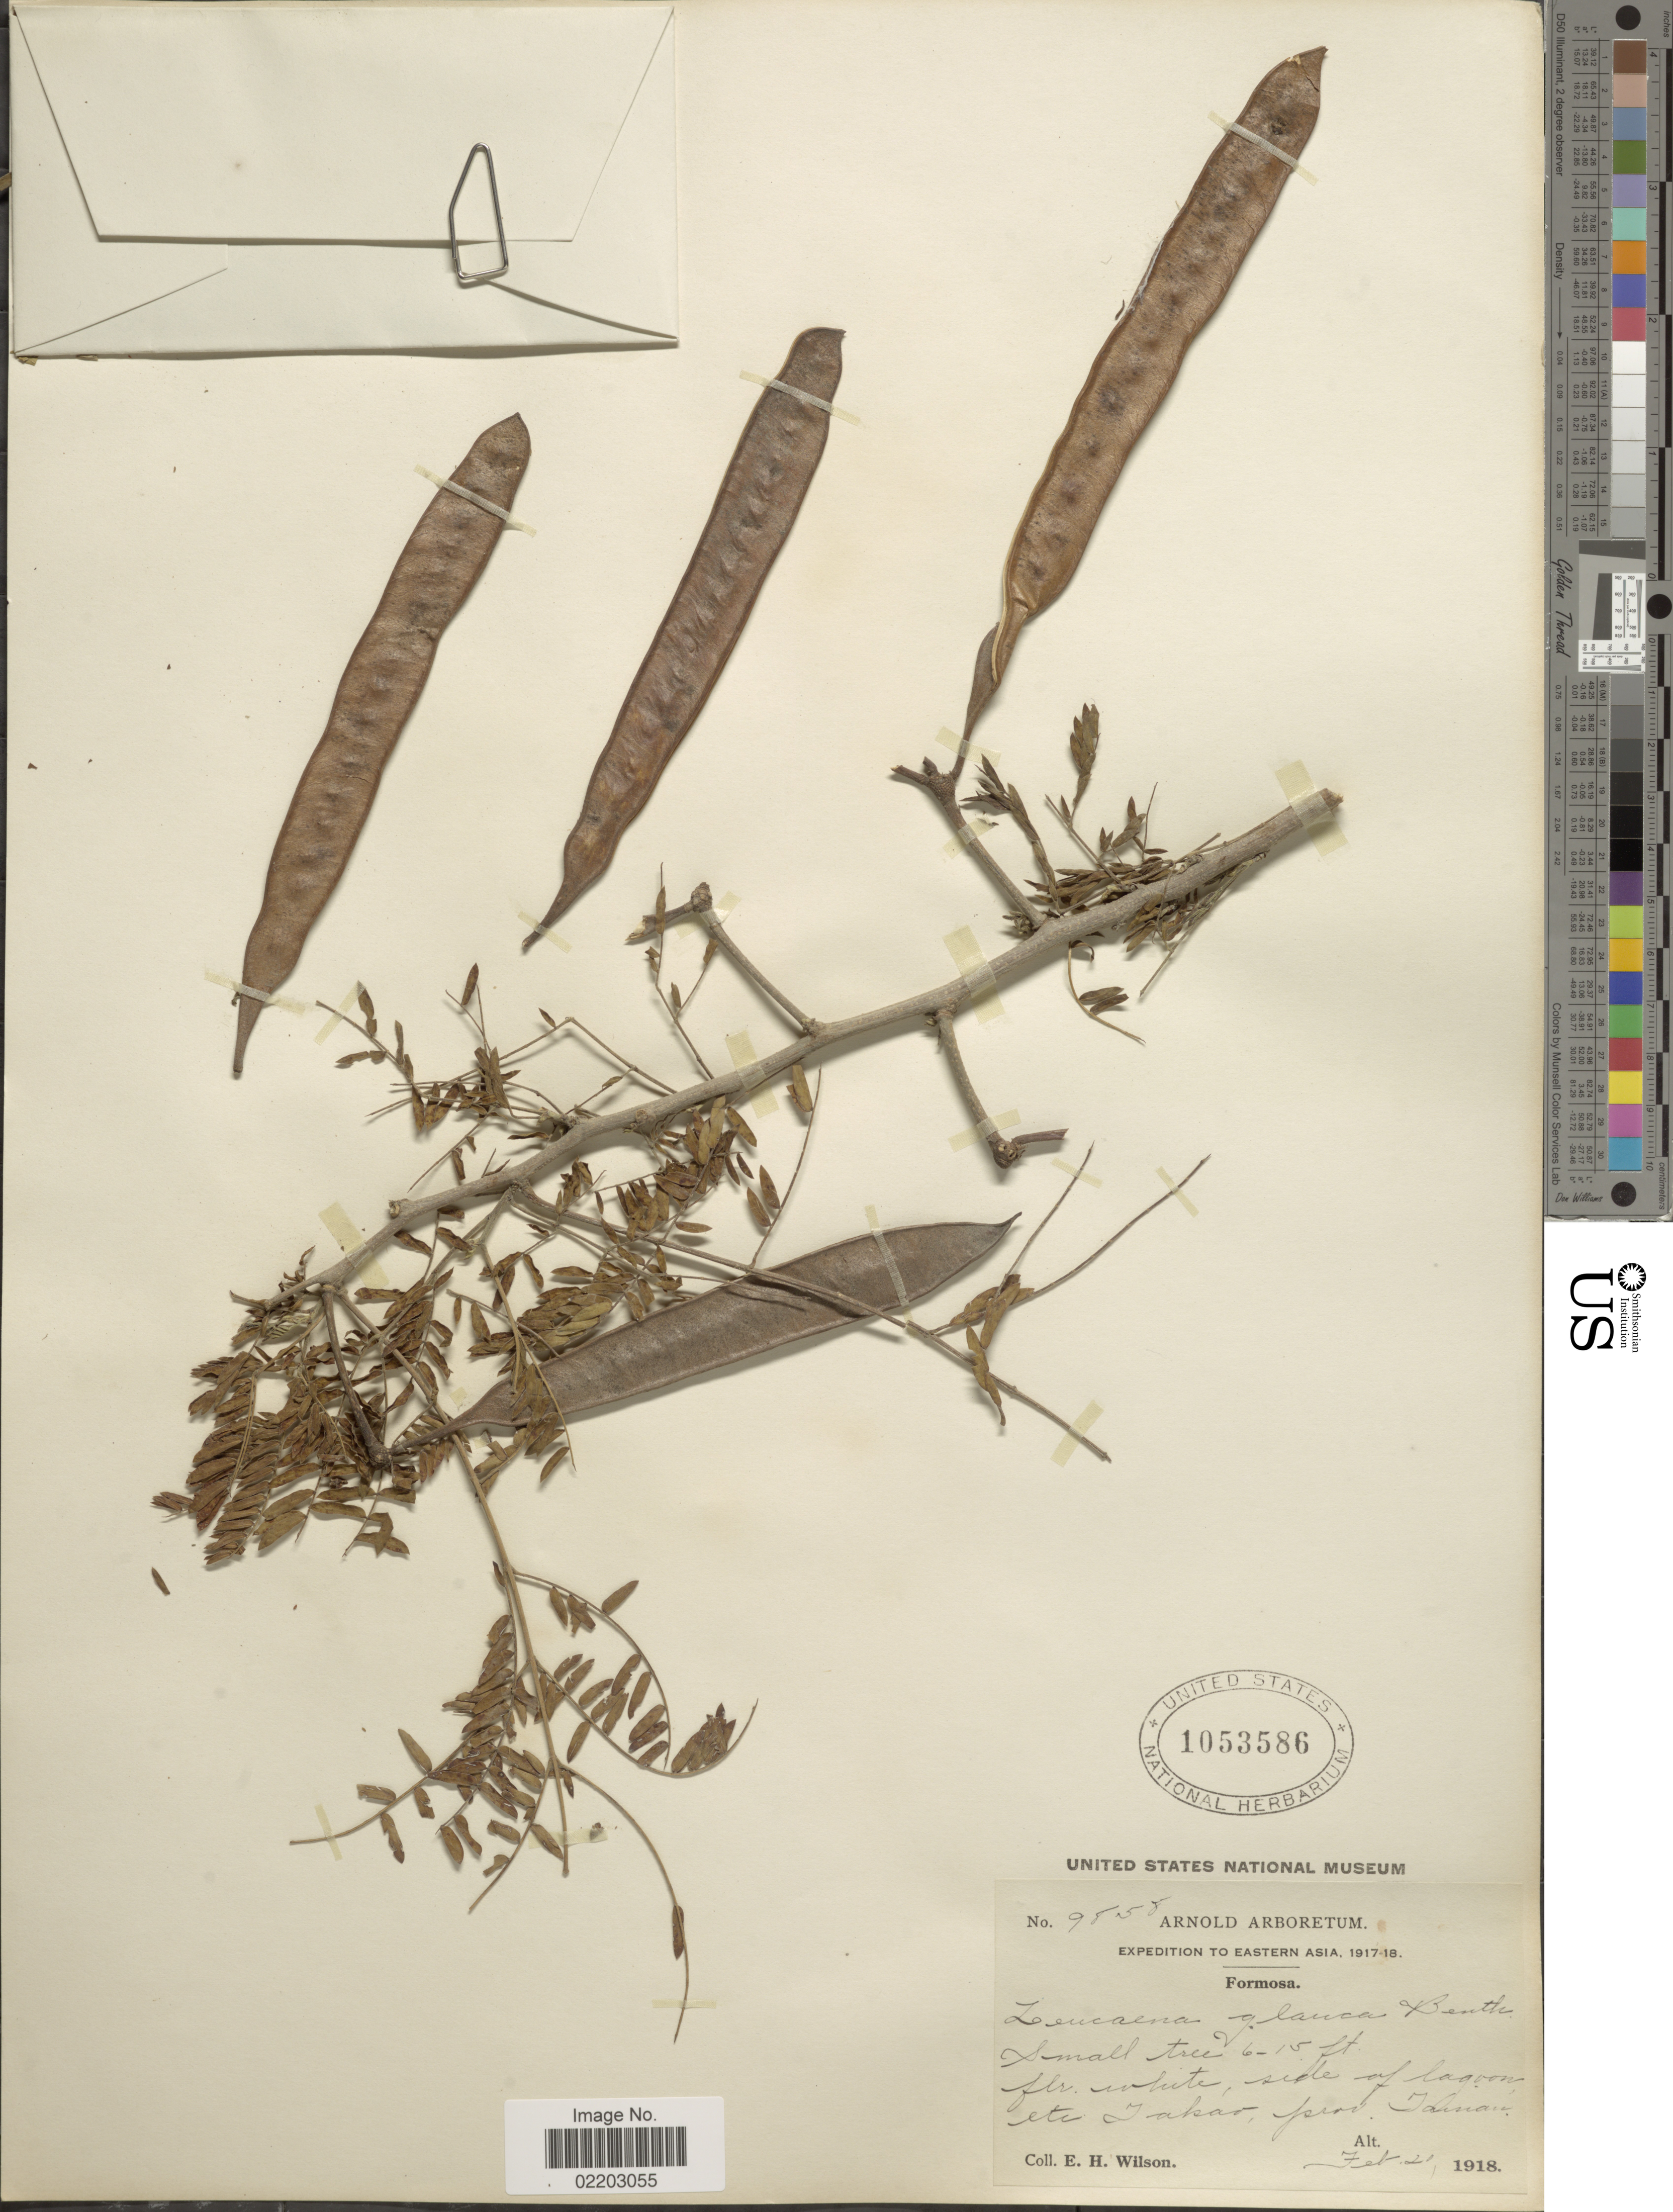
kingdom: Plantae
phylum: Tracheophyta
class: Magnoliopsida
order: Fabales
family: Fabaceae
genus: Leucaena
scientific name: Leucaena leucocephala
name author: (Lam.) de Wit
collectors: E. Wilson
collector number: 9858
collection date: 1918-02-21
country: Taiwan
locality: Formosa. Takao prov. Tahnan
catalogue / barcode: US 1053586